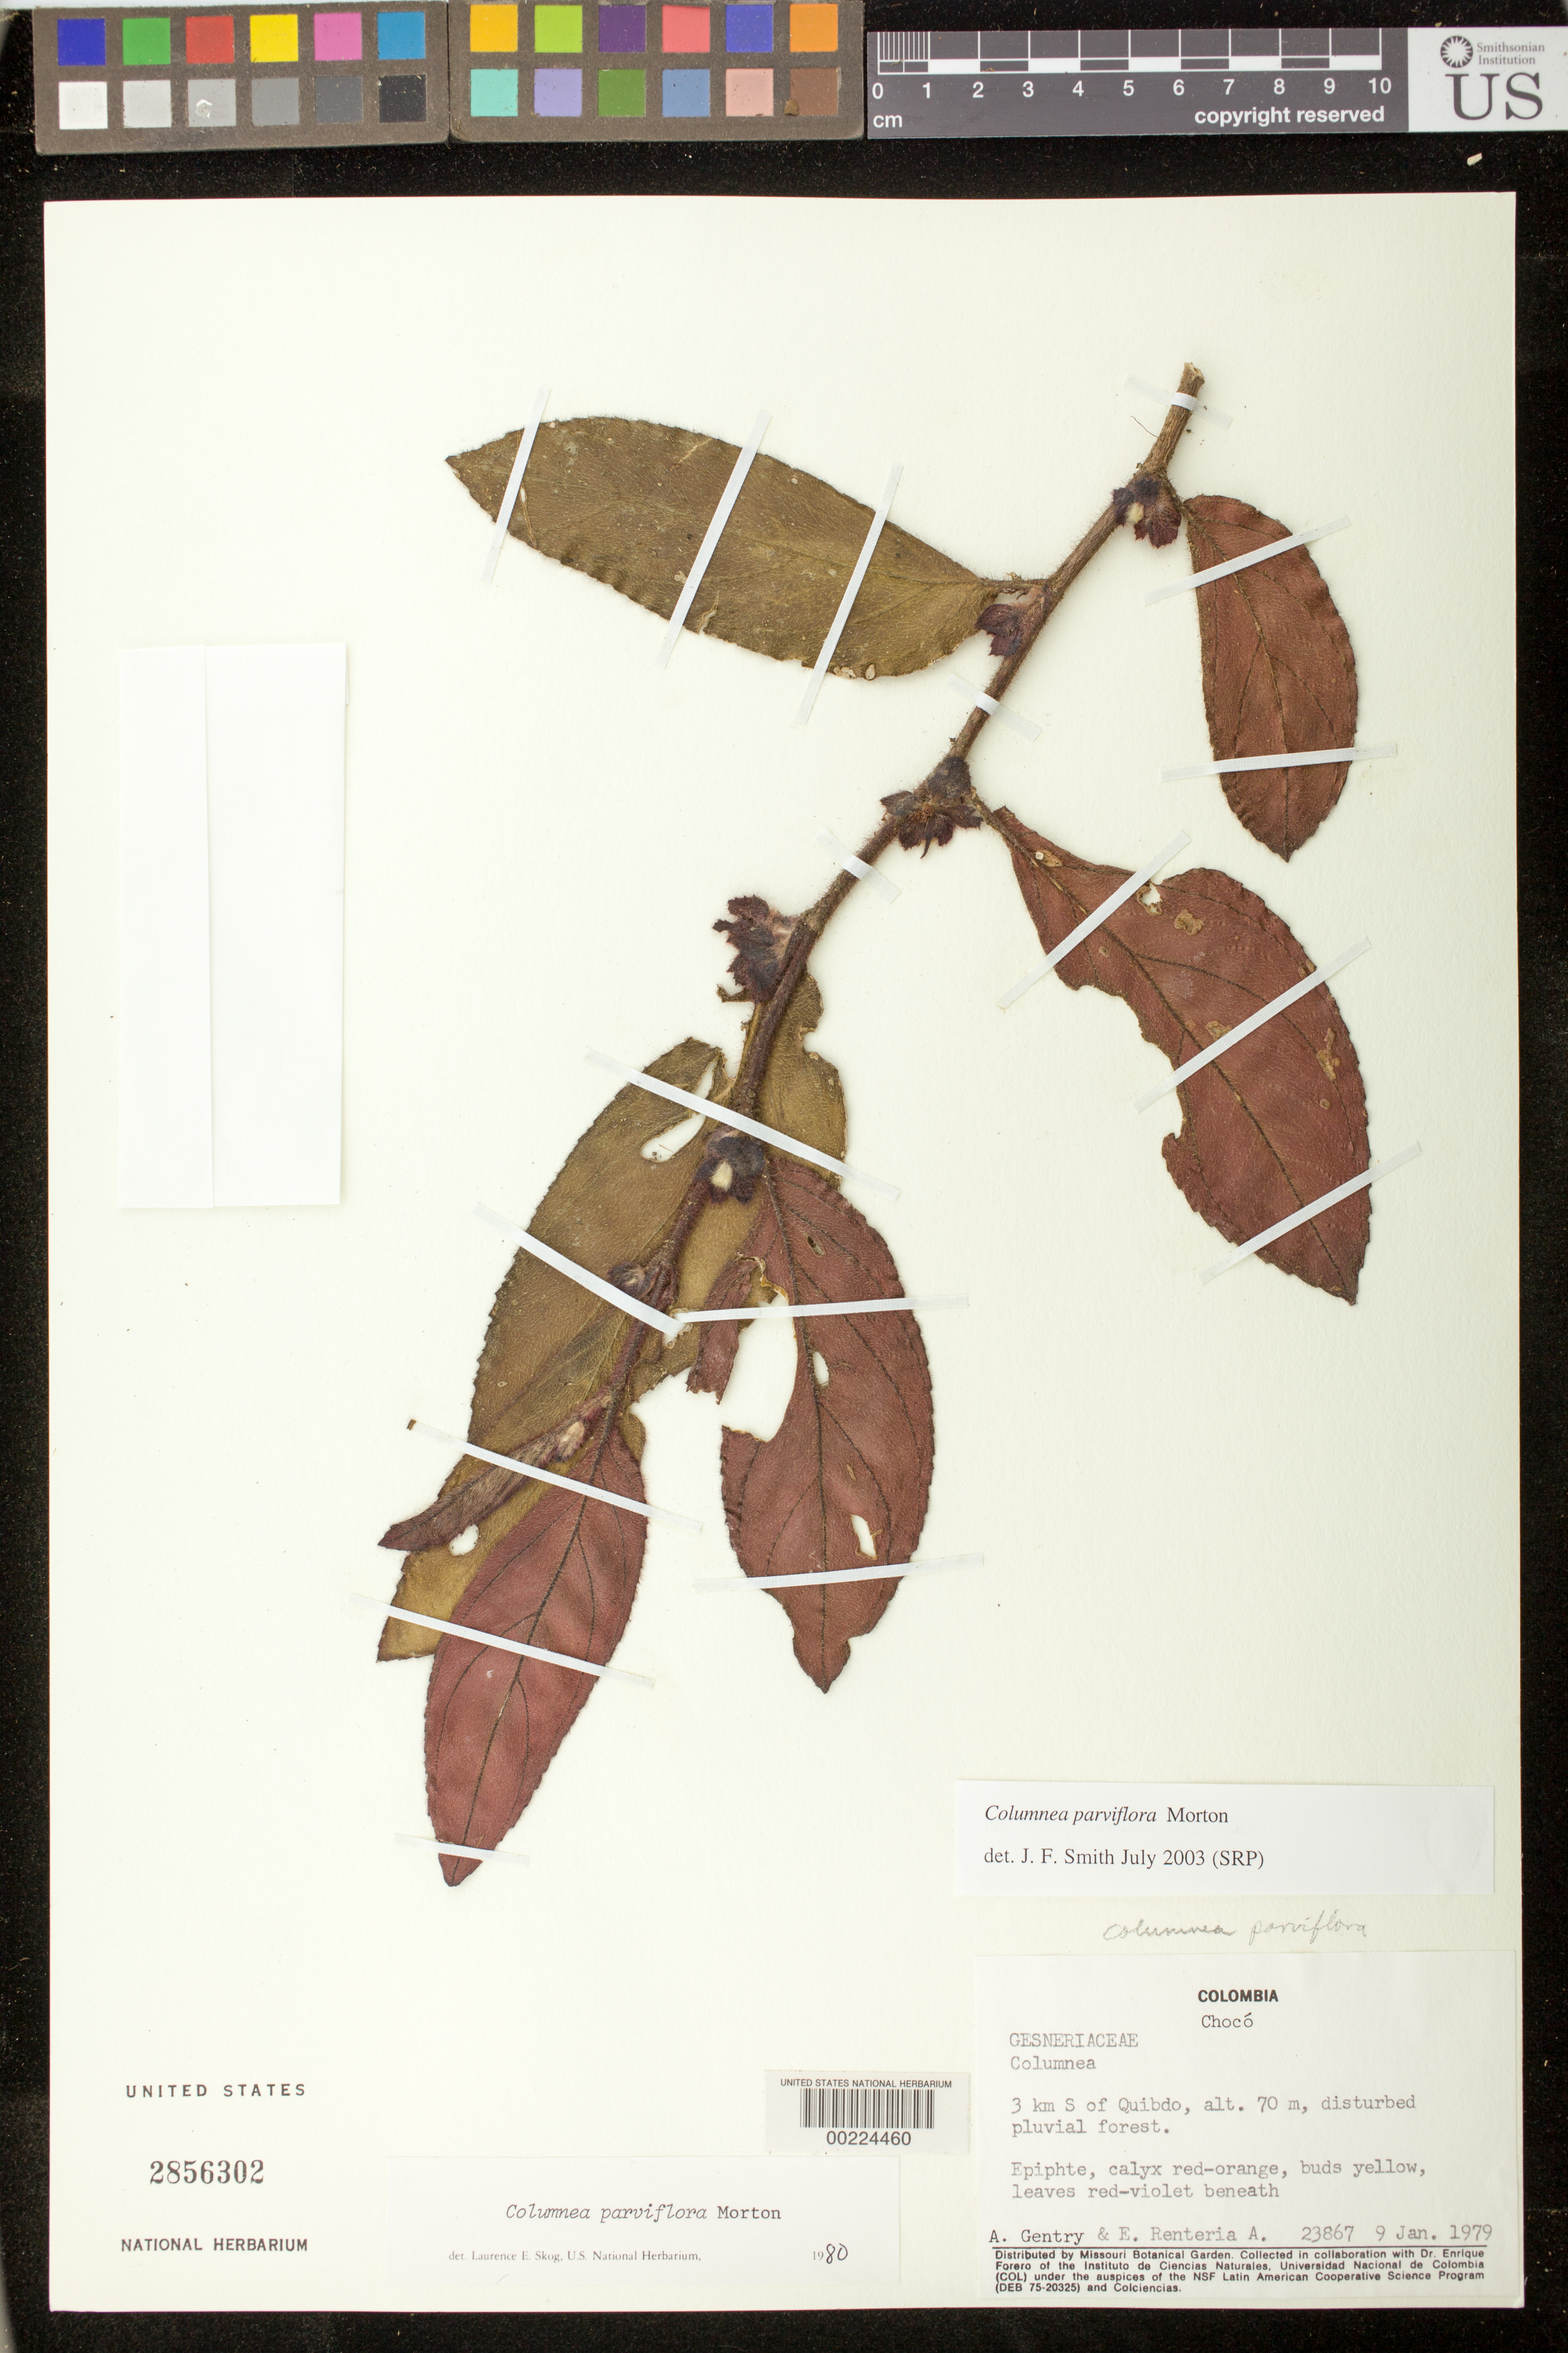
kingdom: Plantae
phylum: Tracheophyta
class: Magnoliopsida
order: Lamiales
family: Gesneriaceae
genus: Columnea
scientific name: Columnea herthae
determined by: Clark, J. L.; Skog, Laurence E.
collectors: A. H. Gentry & E. Renteria A.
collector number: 23867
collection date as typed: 09 Jan 1979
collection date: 1979-01-09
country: Colombia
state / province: Chocó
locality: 3 km S of Quibdo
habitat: Disturbed pluvial forest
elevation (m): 70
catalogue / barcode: US 2856302